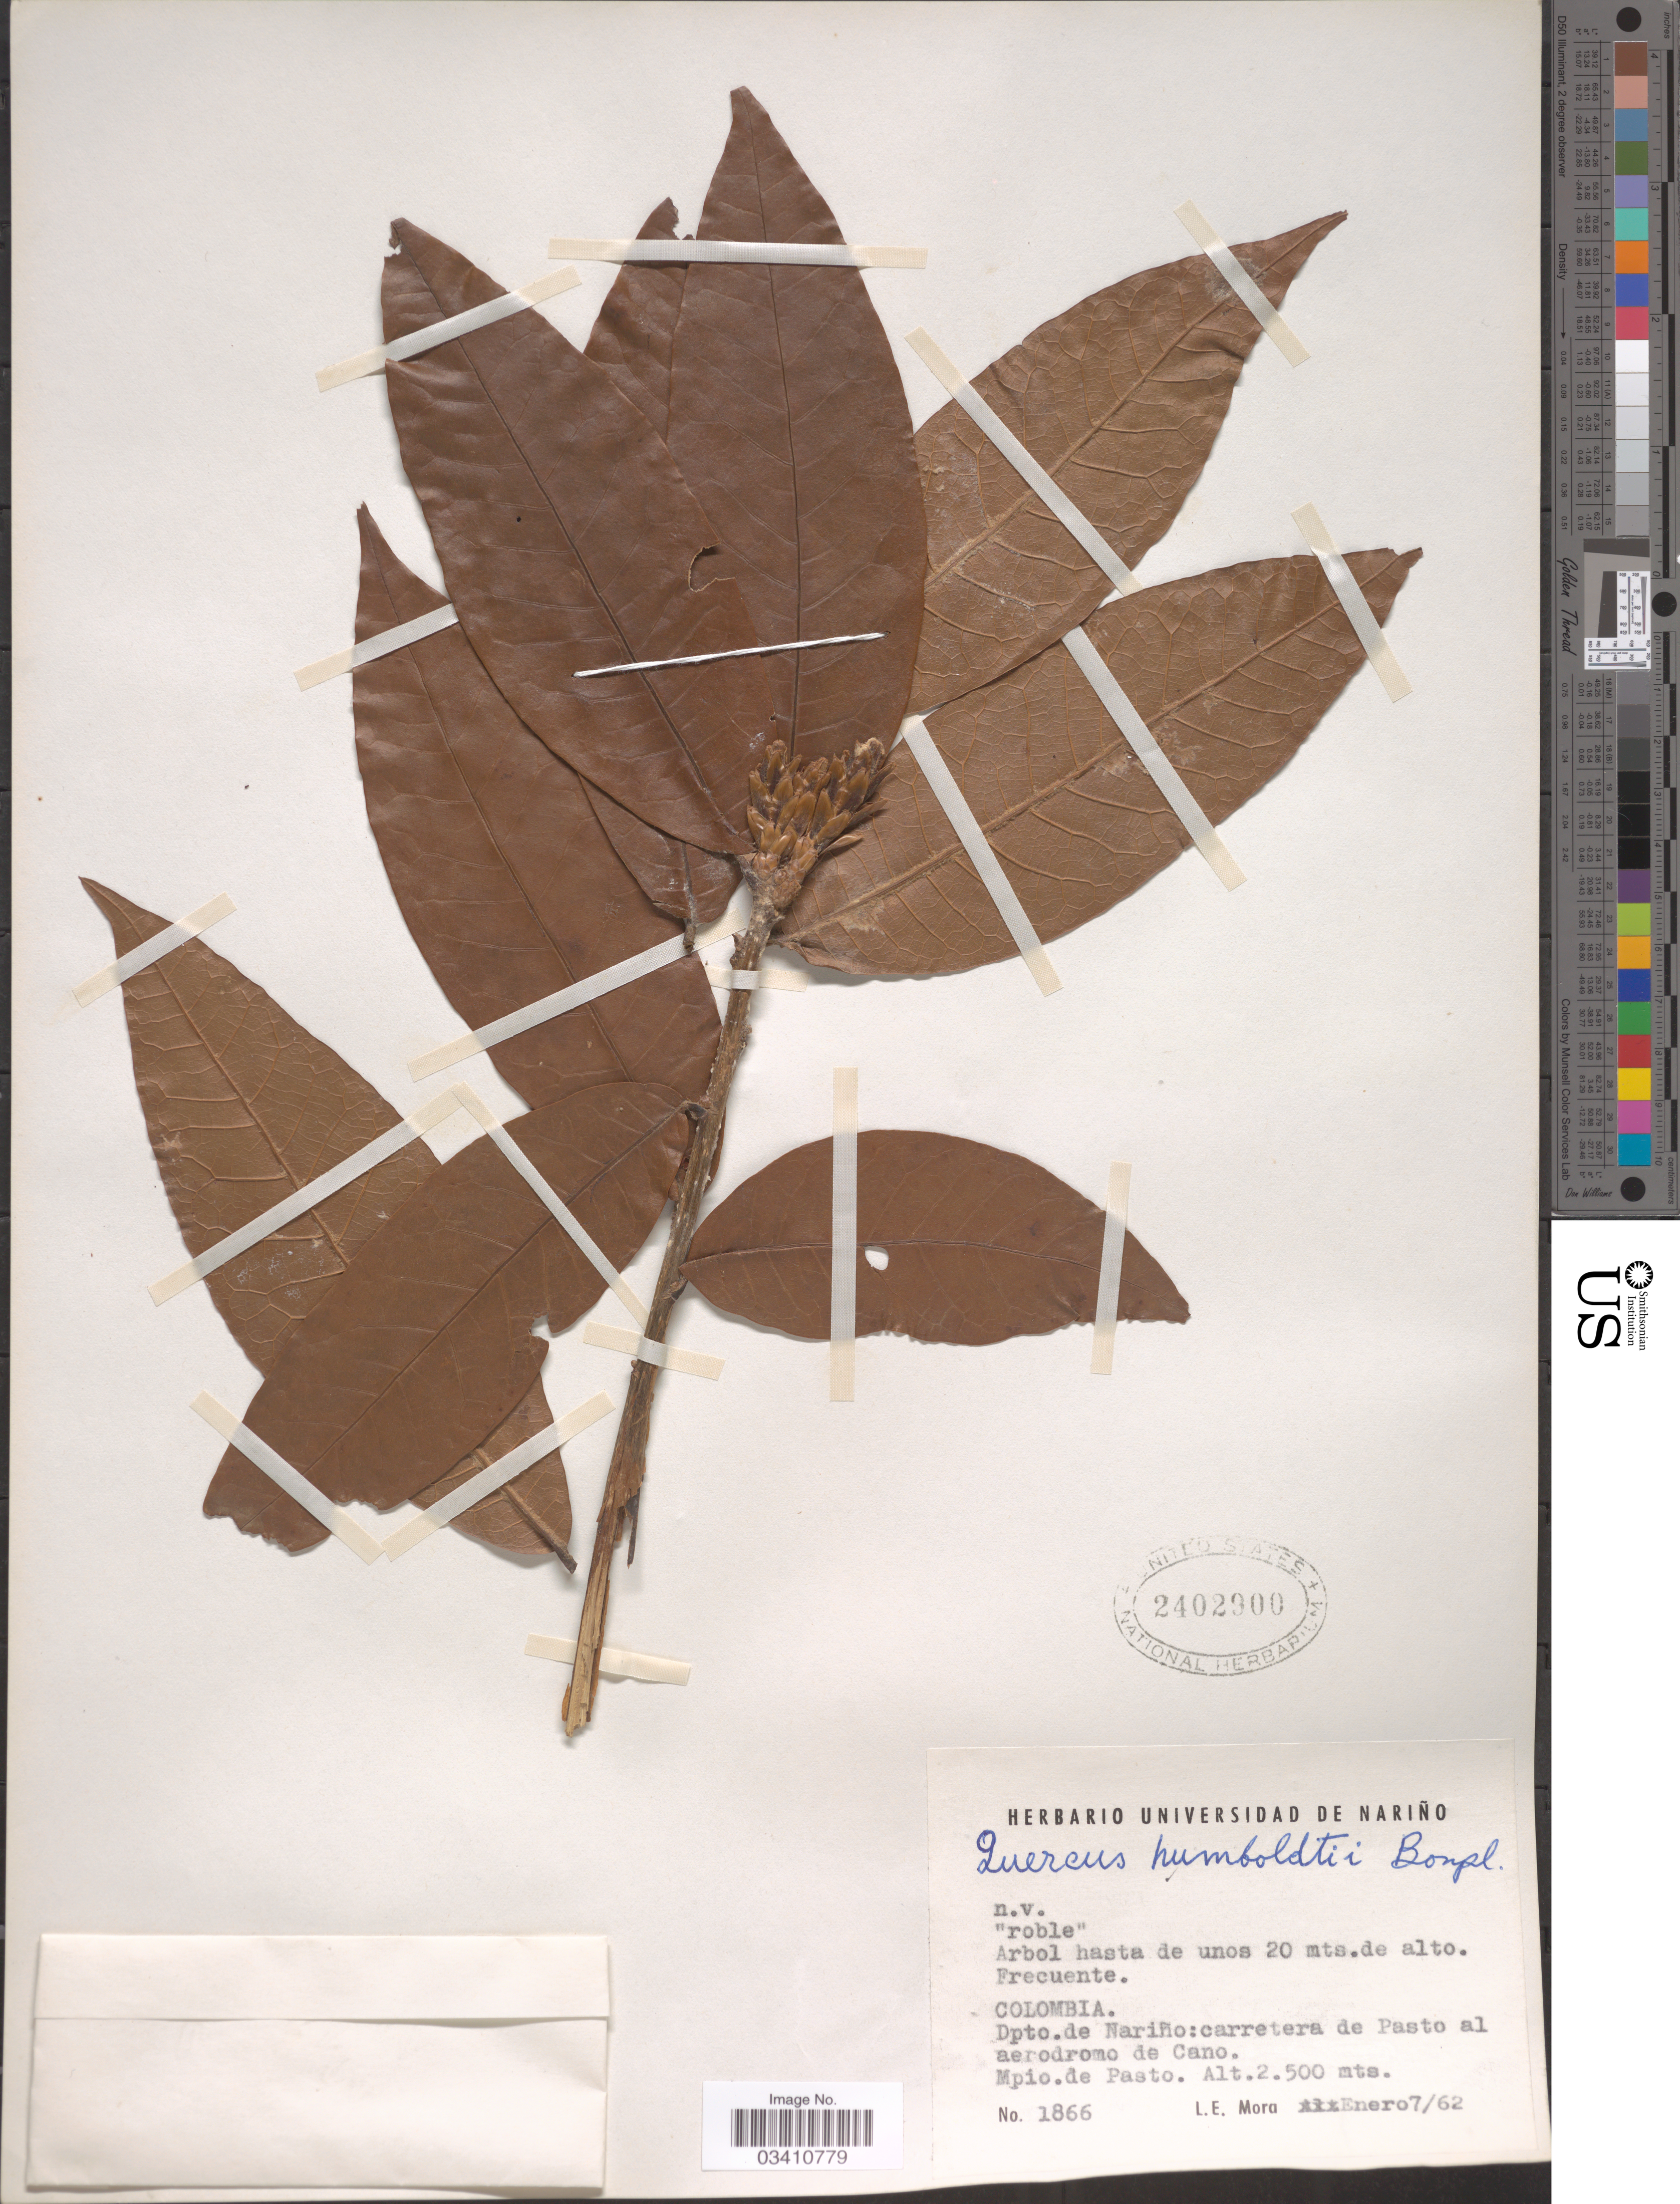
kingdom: Plantae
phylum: Tracheophyta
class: Magnoliopsida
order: Fagales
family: Fagaceae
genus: Quercus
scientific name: Quercus humboldtii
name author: Bonpl.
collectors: L. Mora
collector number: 1866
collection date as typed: Transcribed d/m/y: 7/1/62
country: Colombia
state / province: Nariño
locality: Dpto. de Nariño: carretera de Pasto al aerodromo de Cano. Mpio. de Pasto.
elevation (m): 2500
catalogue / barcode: US 2402900